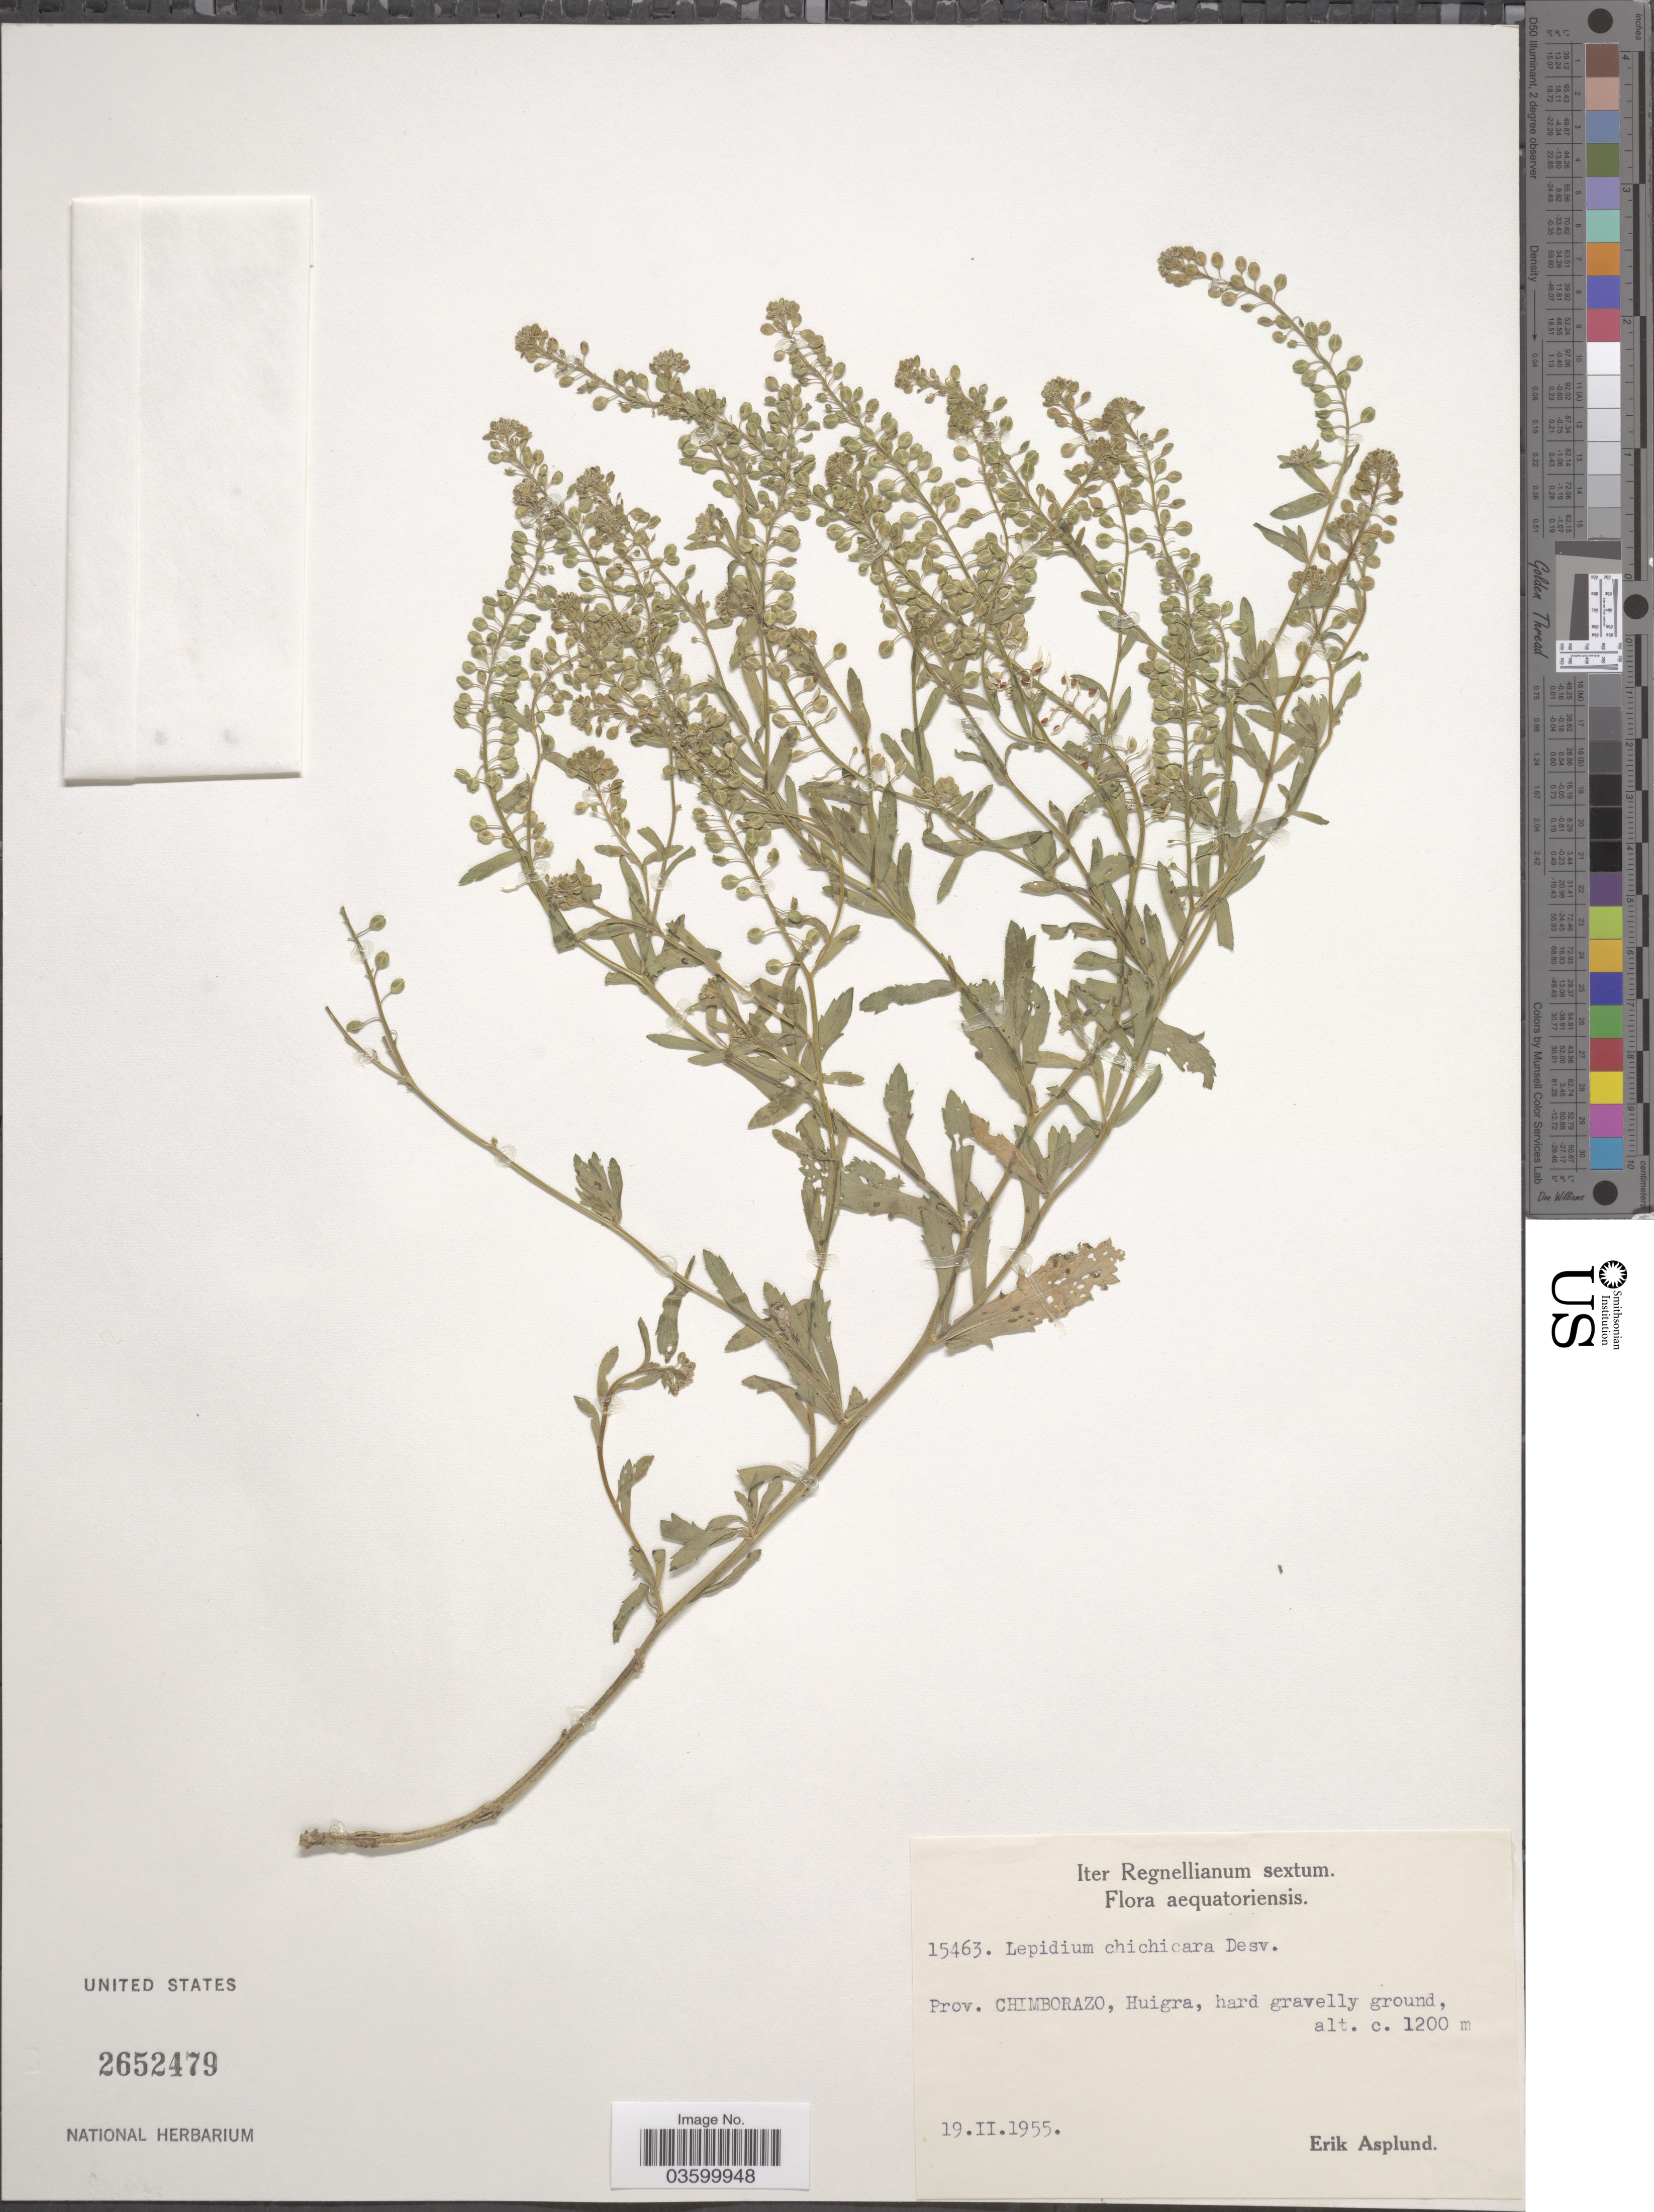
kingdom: Plantae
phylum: Tracheophyta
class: Magnoliopsida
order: Brassicales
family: Brassicaceae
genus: Lepidium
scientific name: Lepidium chichicara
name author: Desv.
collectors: E. Asplund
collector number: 15463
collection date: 1955-02-19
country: Ecuador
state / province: Chimborazo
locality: Huigra.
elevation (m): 1200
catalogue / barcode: US 2652479